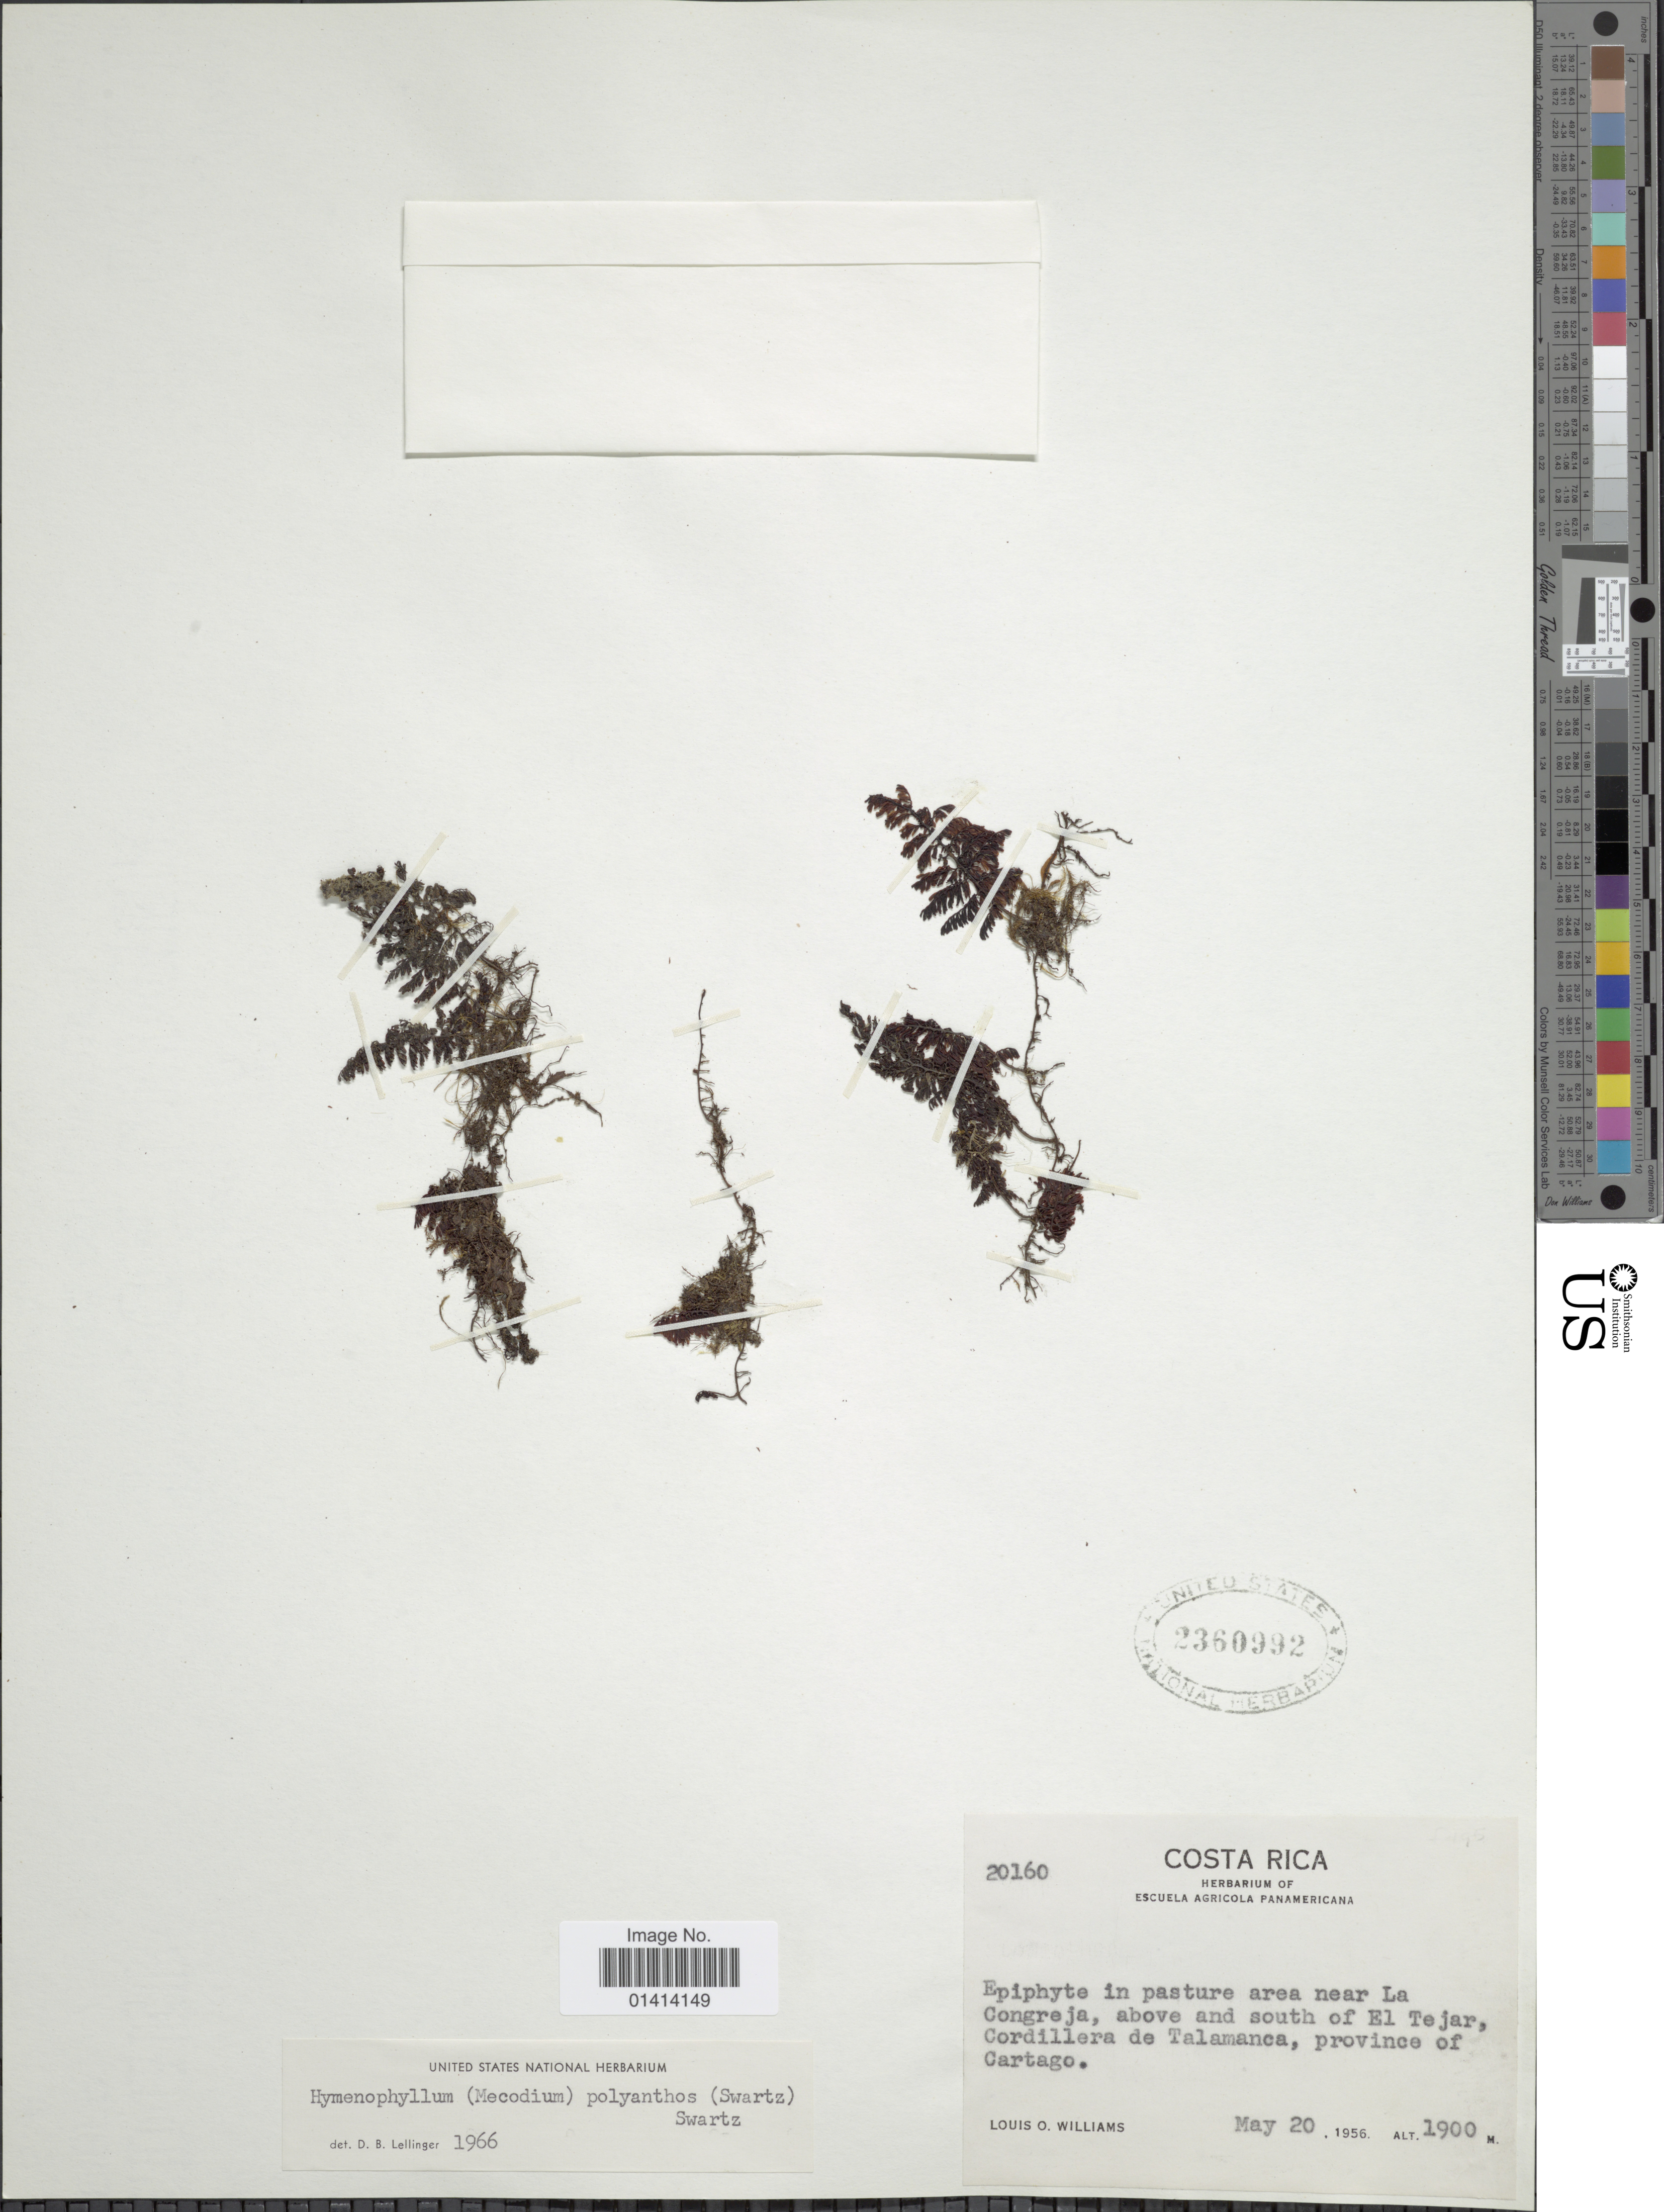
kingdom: Plantae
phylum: Tracheophyta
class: Polypodiopsida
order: Hymenophyllales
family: Hymenophyllaceae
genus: Hymenophyllum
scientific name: Hymenophyllum myriocarpum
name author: Hook.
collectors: L. O. Williams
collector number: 20160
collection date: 1956-05-20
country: Costa Rica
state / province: Cartago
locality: In pasture area near La Congreja, above and south of El Tejar, Cordillera de Talamanca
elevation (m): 1900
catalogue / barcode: US 2360992